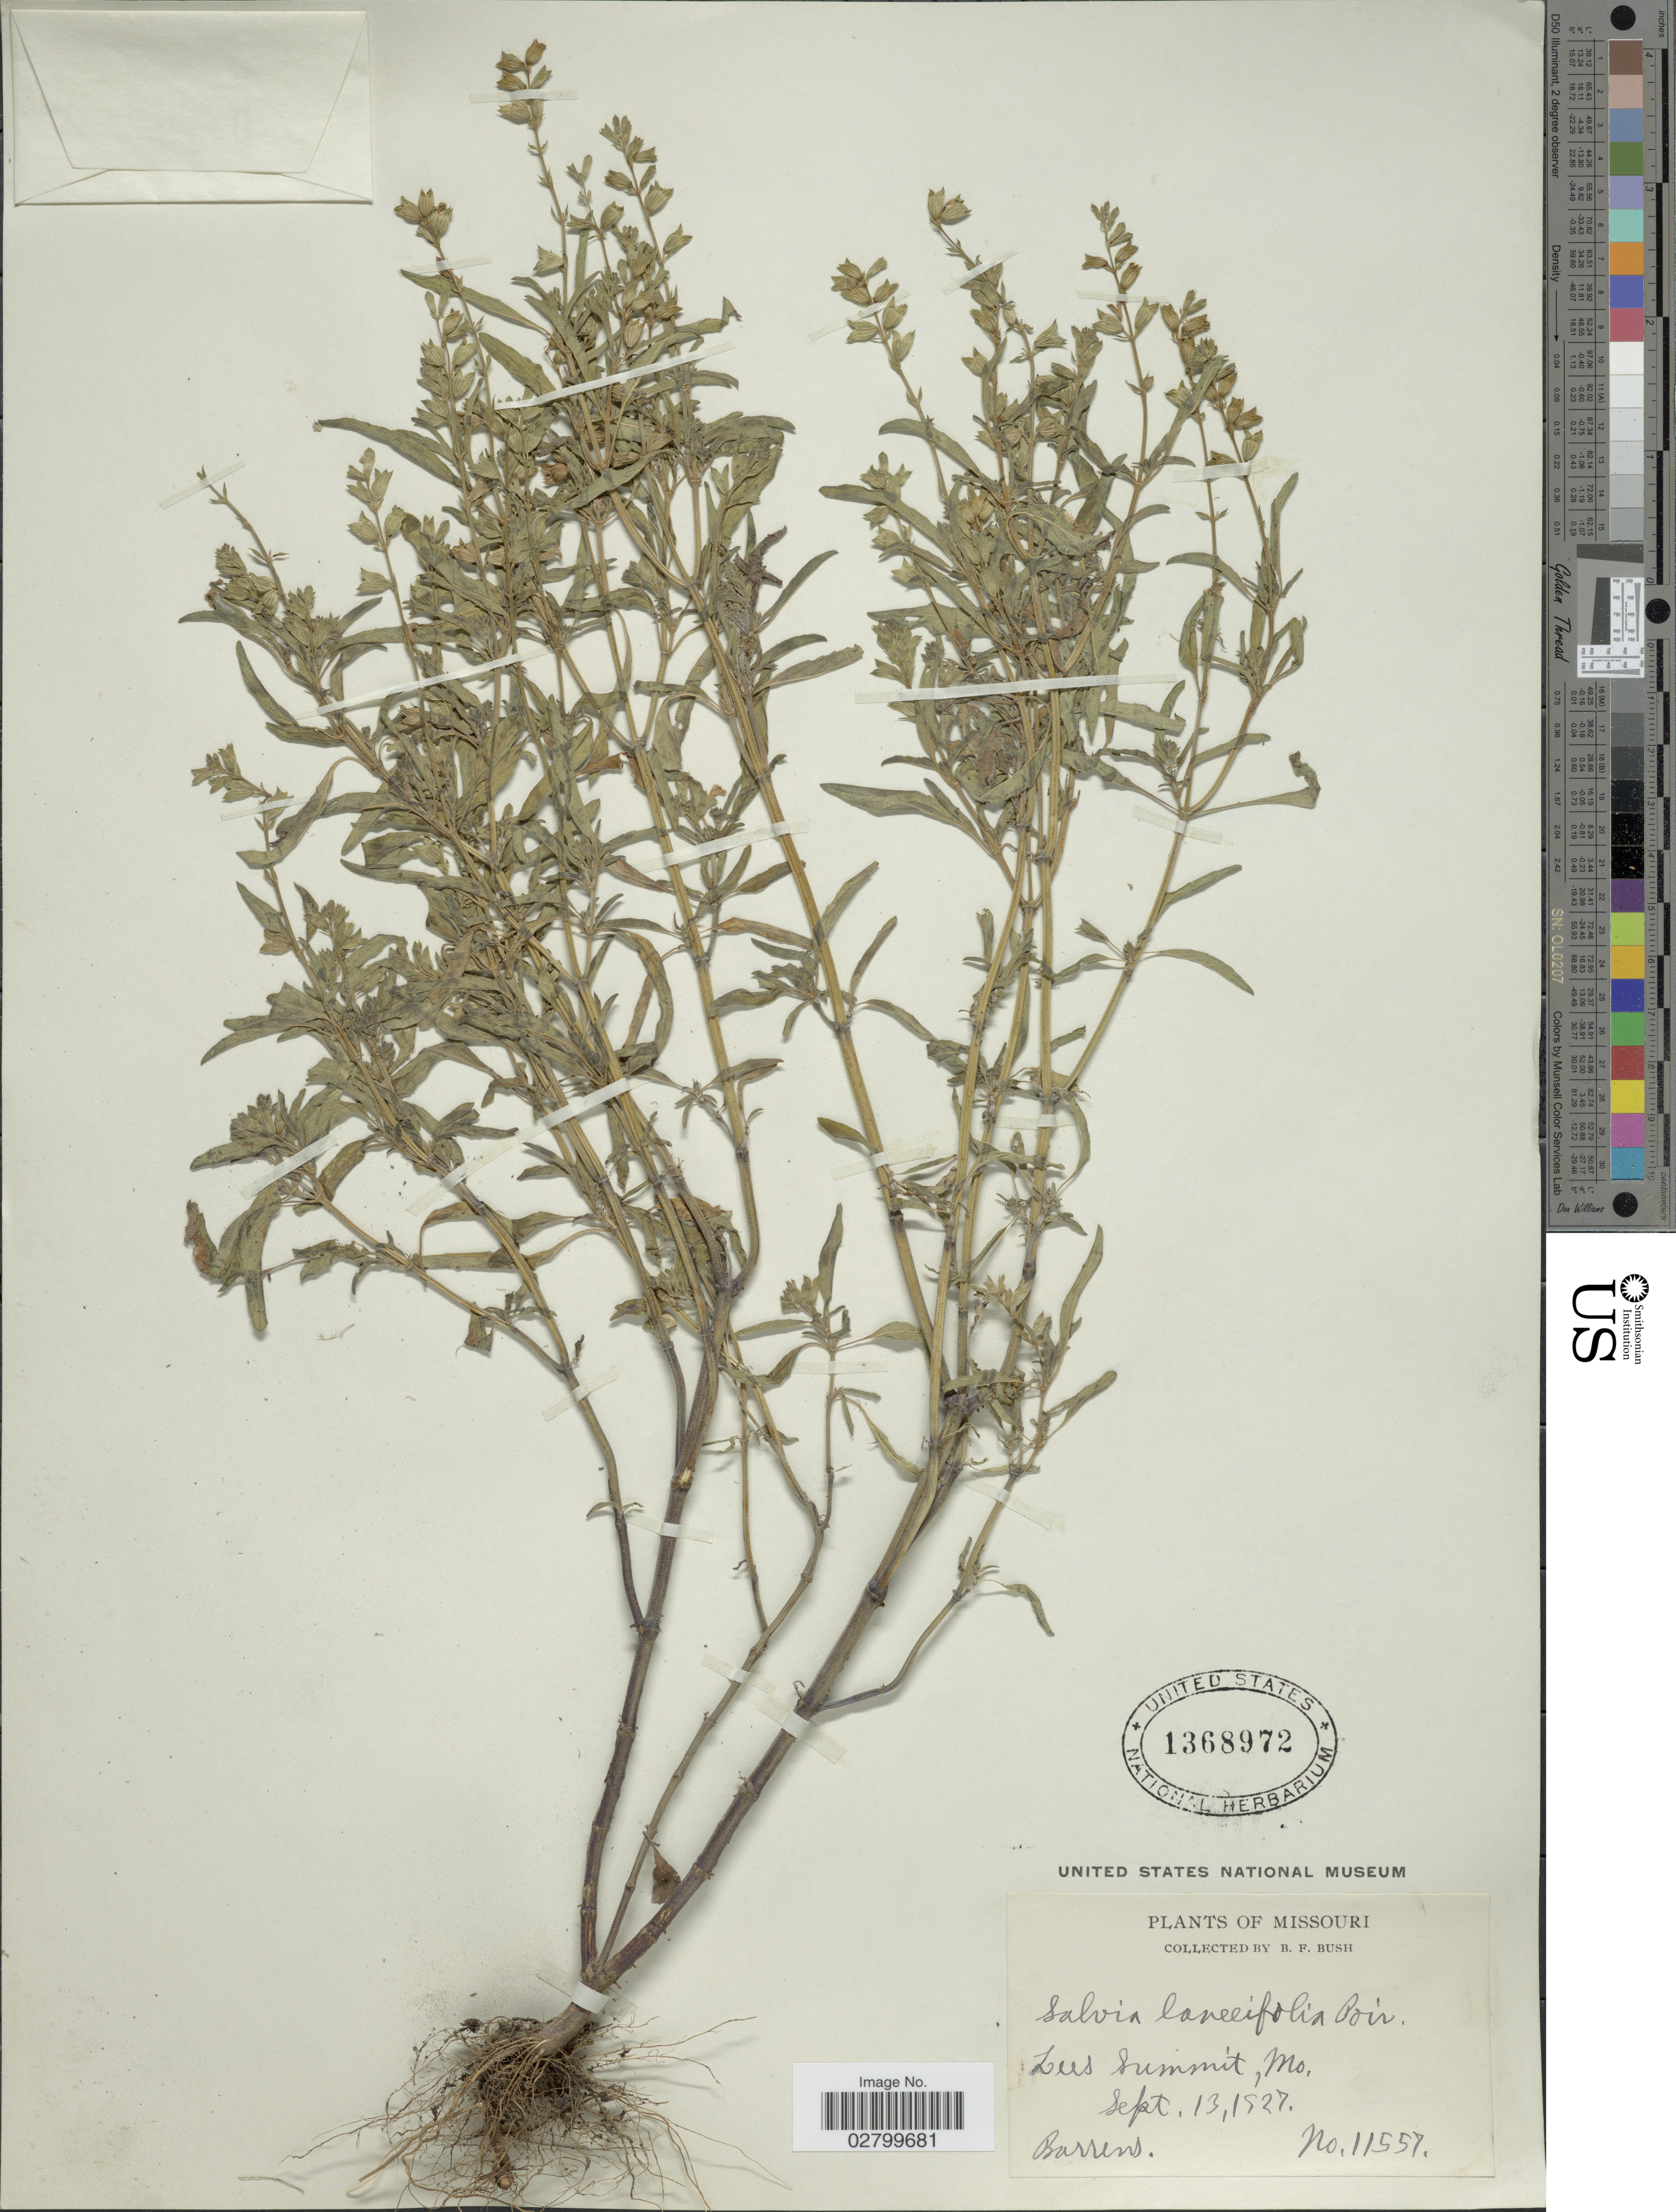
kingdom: Plantae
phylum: Tracheophyta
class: Magnoliopsida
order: Lamiales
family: Lamiaceae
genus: Salvia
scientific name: Salvia lanceaefolia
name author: Lam.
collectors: B. F. Bush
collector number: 11557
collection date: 1927-09-13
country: United States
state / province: Missouri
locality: Lees Summit, Mo.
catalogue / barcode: US 1368972